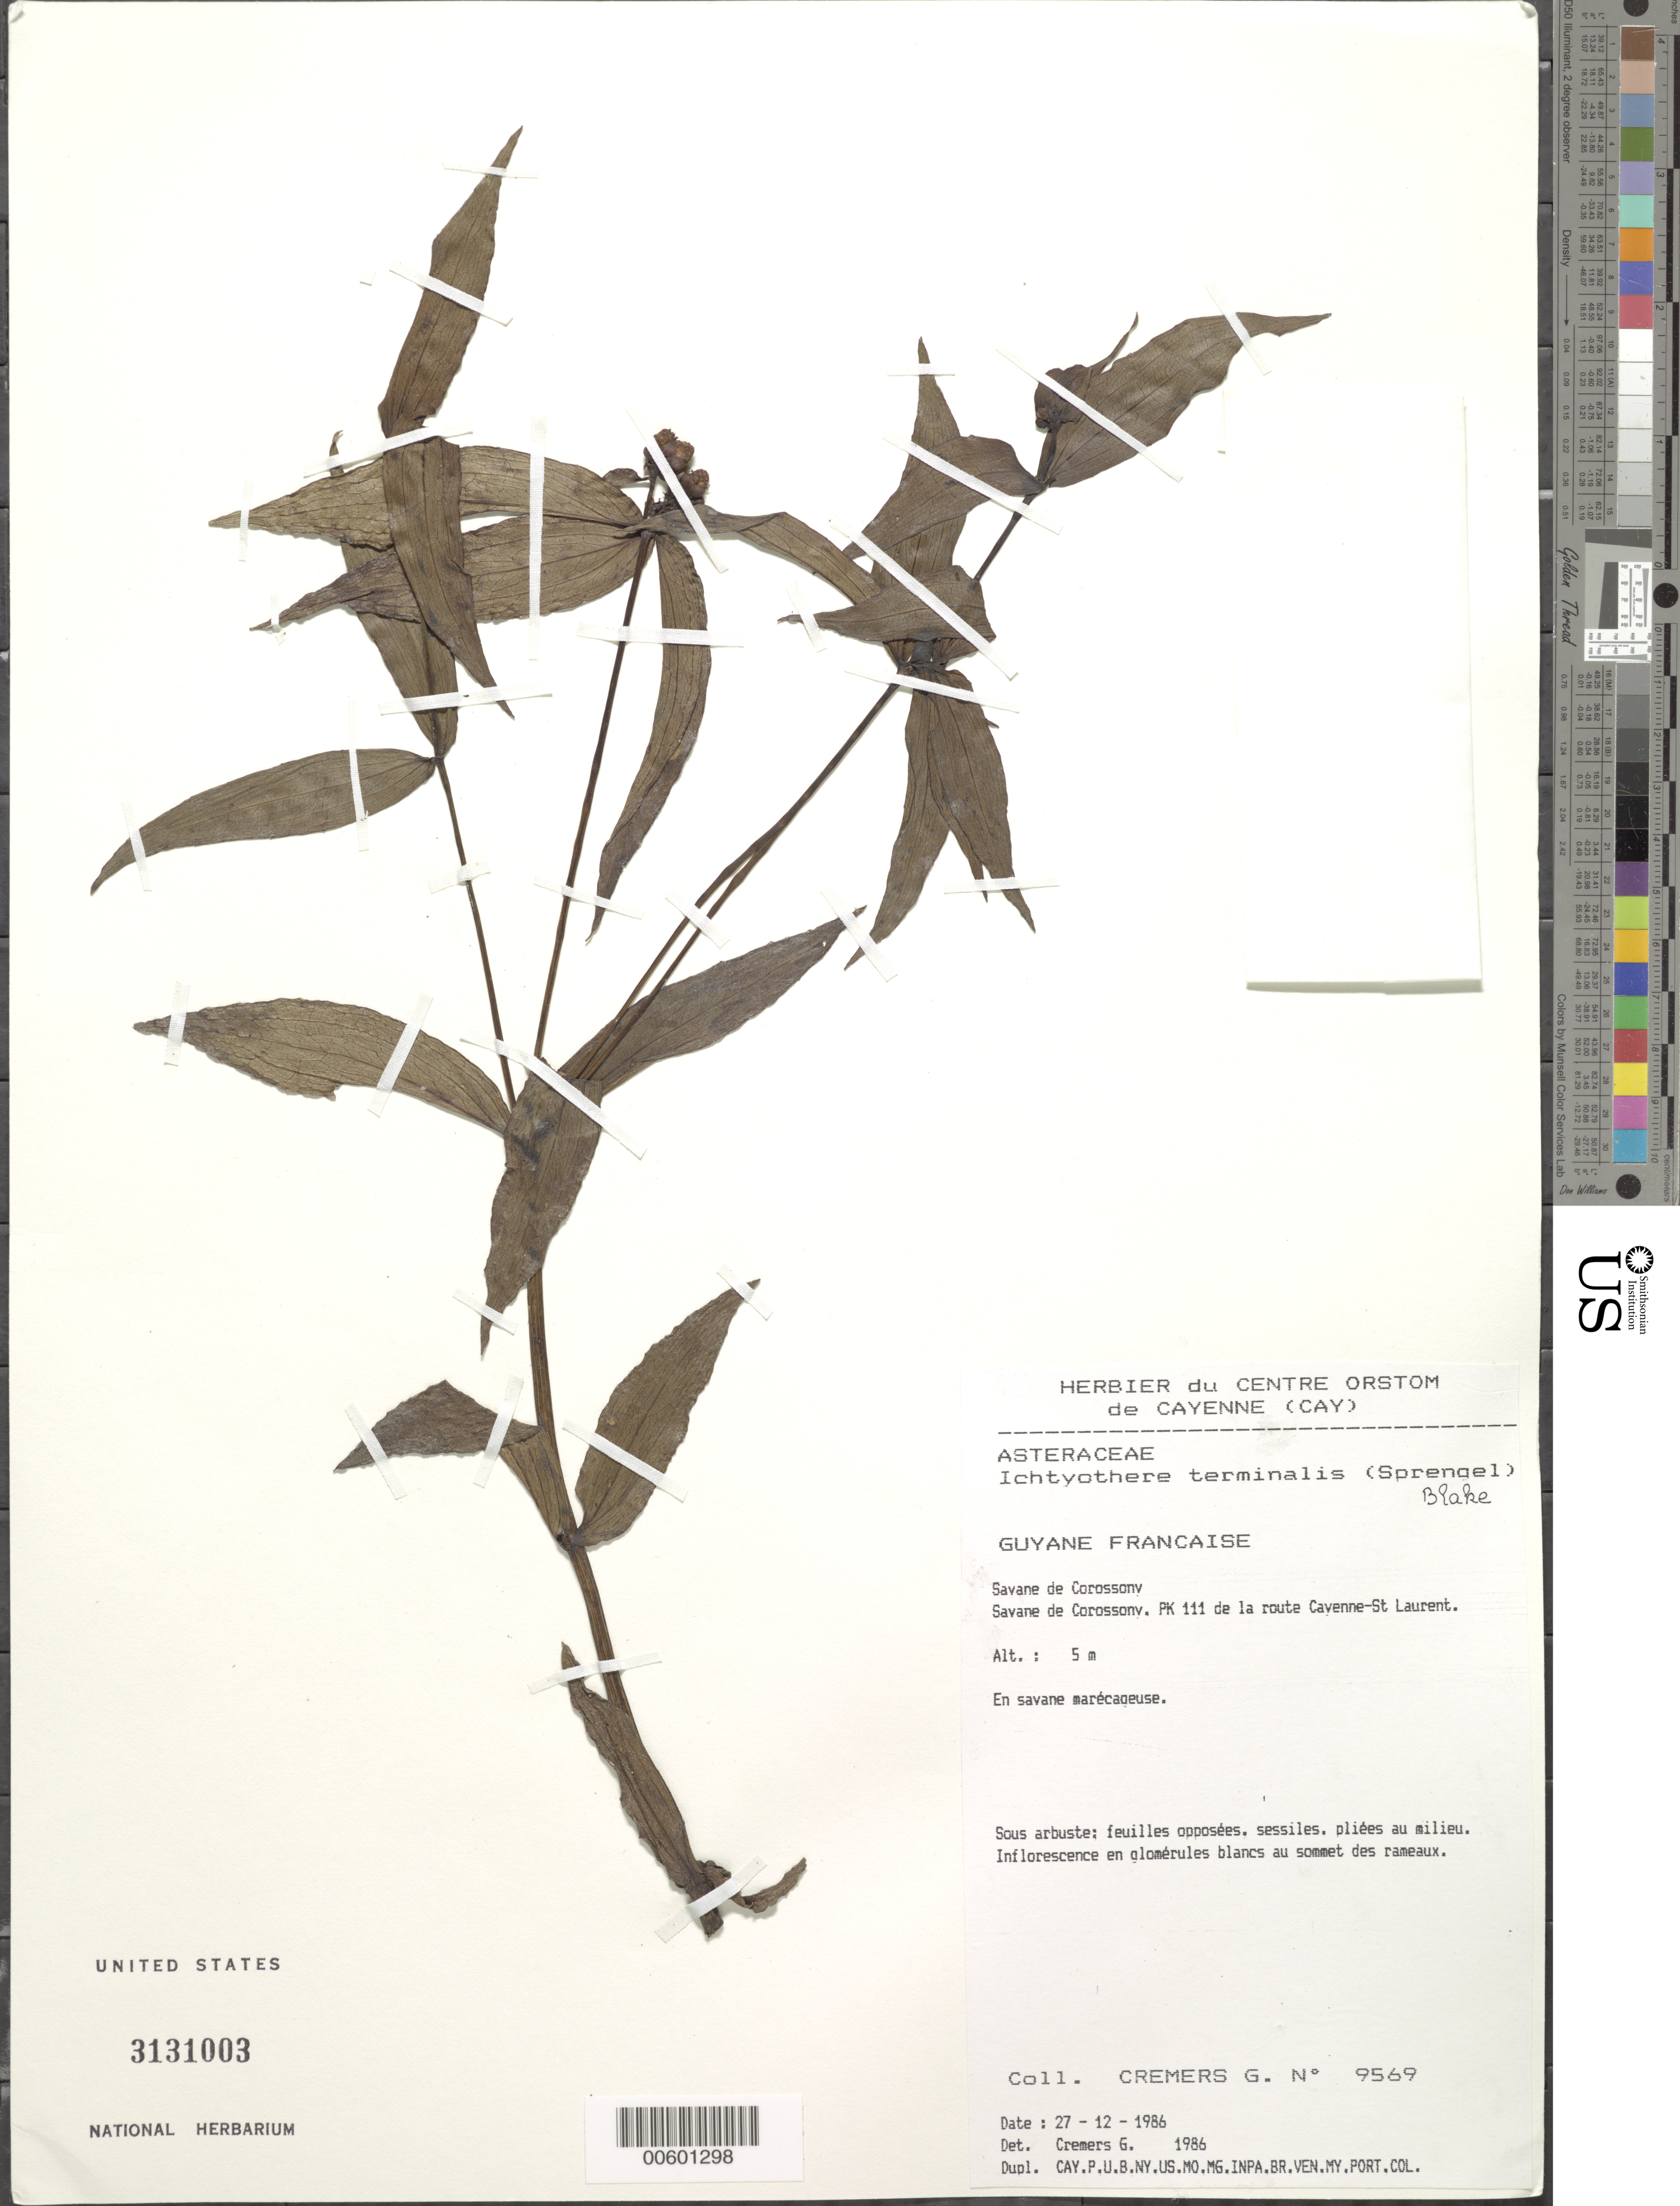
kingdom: Plantae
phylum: Tracheophyta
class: Magnoliopsida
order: Asterales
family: Asteraceae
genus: Ichthyothere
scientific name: Ichthyothere terminalis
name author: (Spreng.) S.F. Blake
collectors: G. Cremers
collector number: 9569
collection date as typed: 27-Dec-86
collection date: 1986-12-27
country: French Guiana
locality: Savane de Corossony, PK 111 de la route Cayenne-St. Laurent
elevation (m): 5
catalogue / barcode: US 3131003